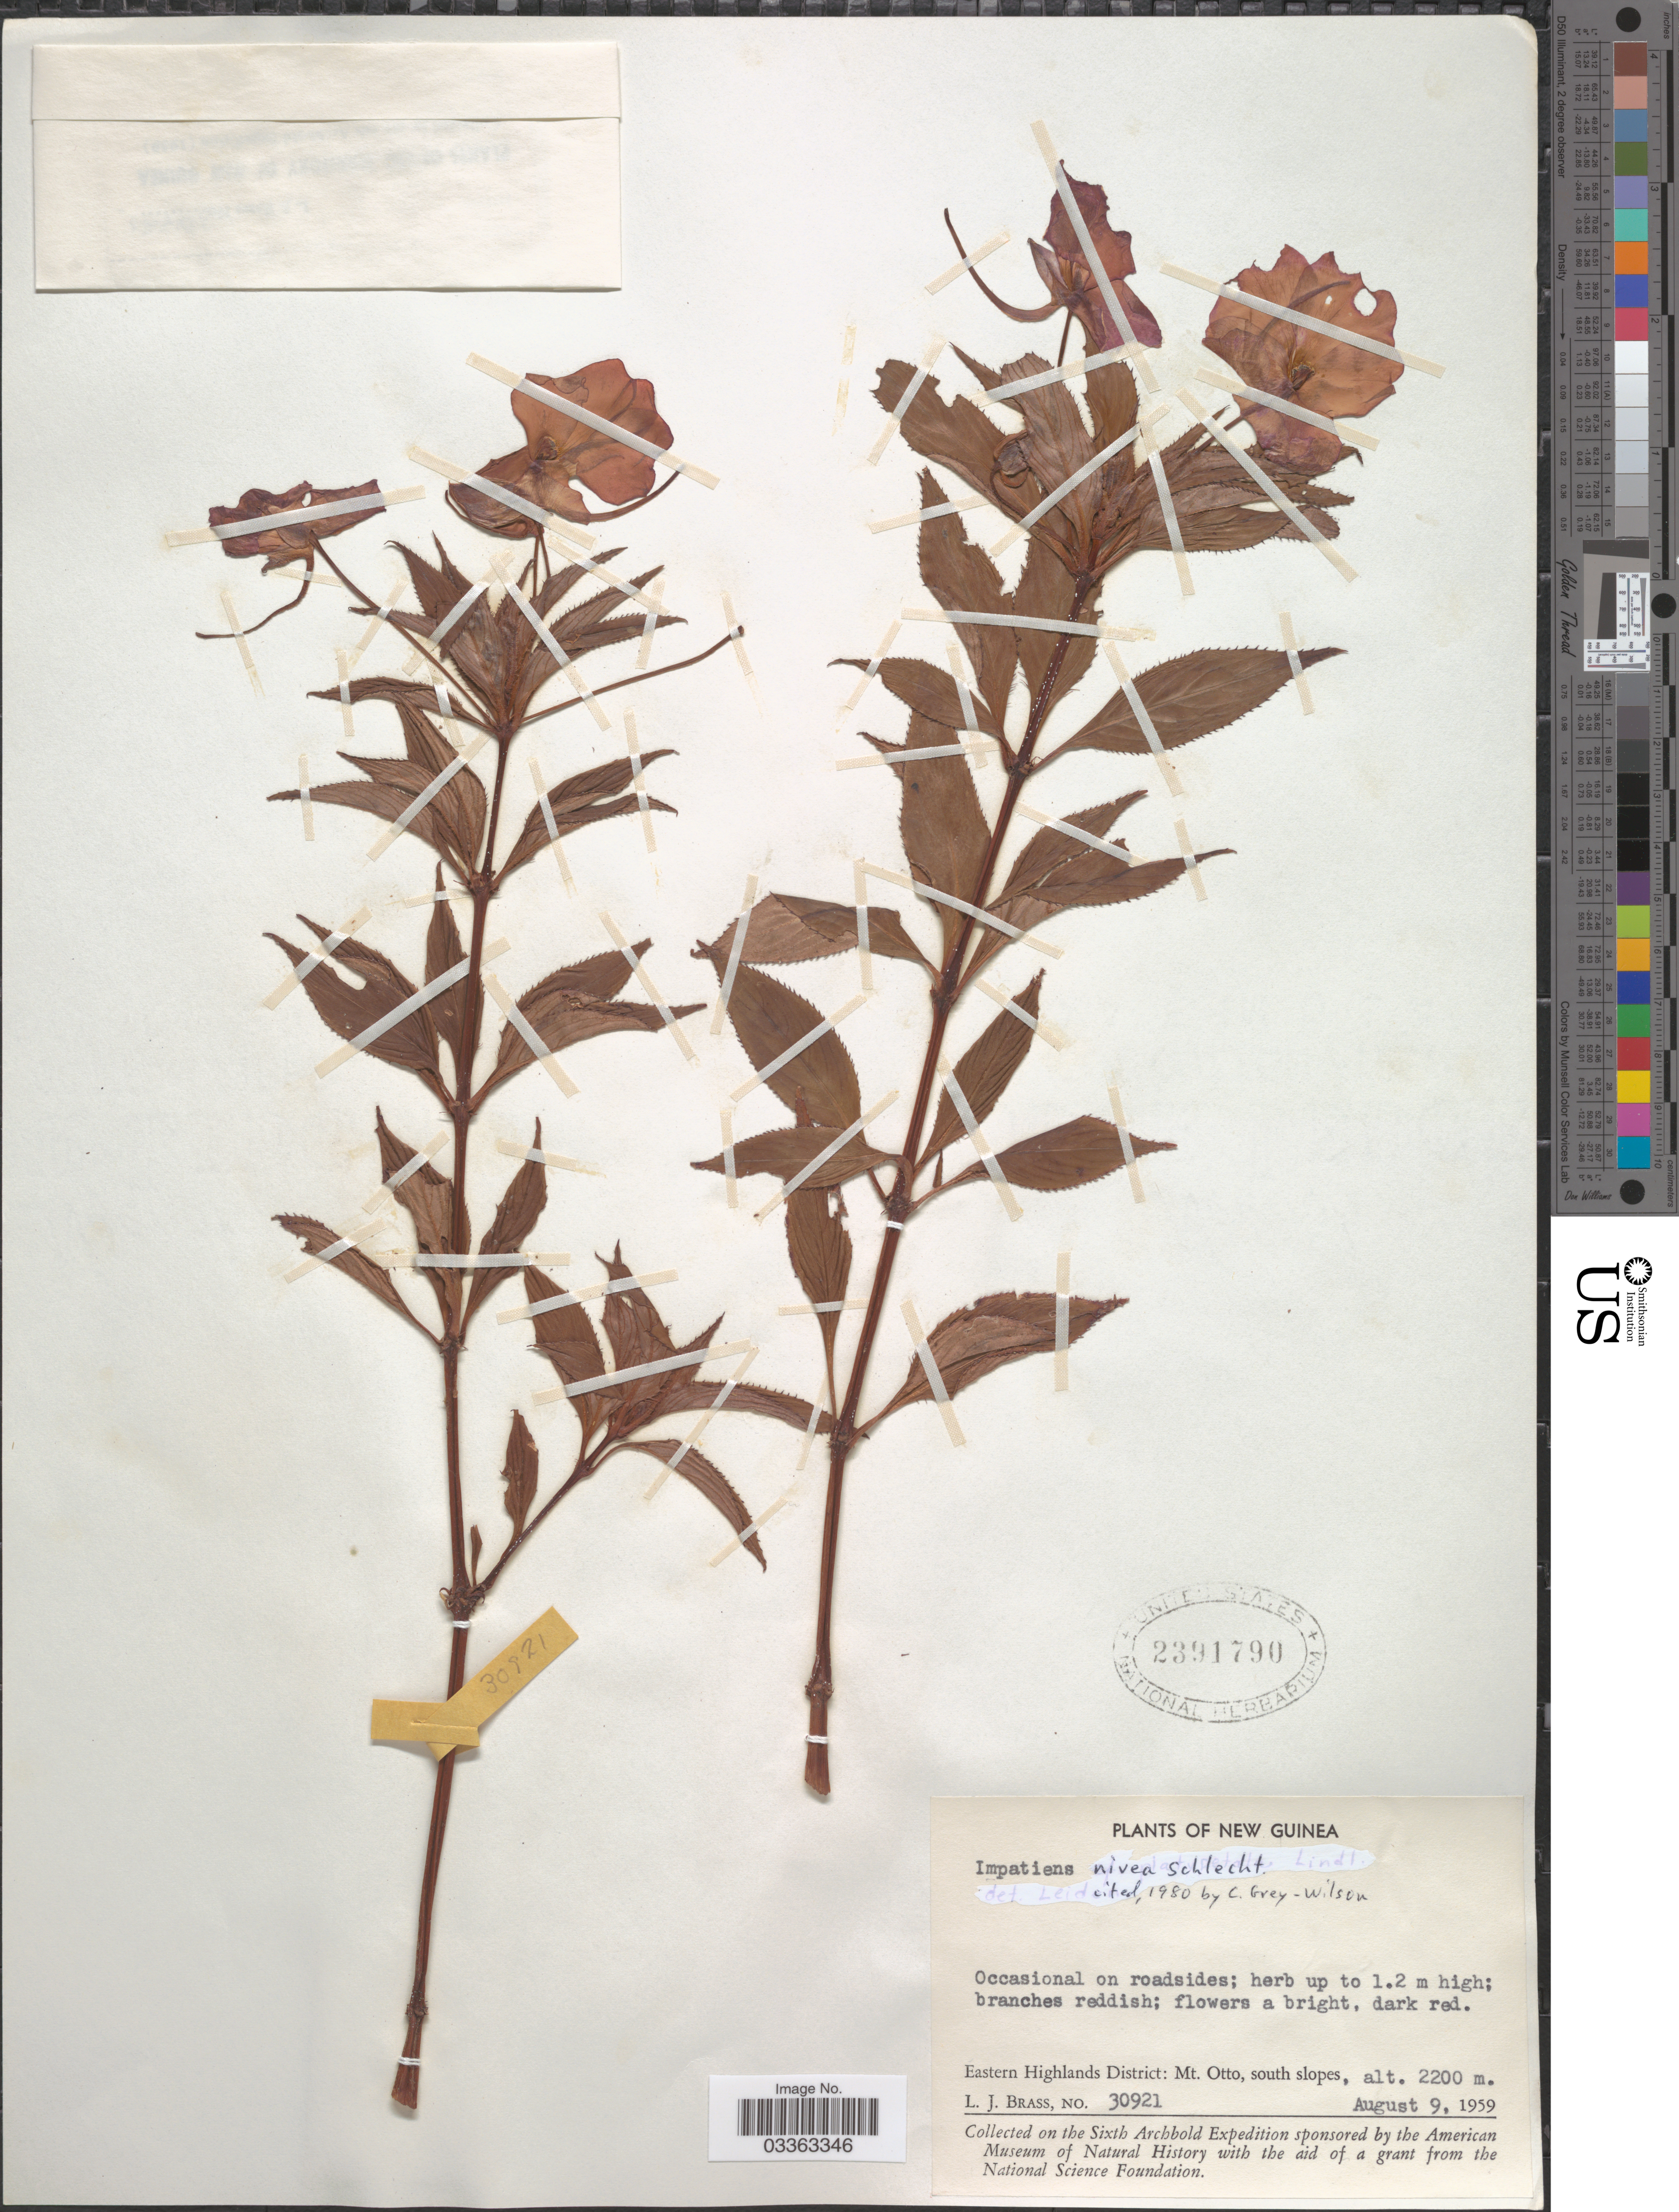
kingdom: Plantae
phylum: Tracheophyta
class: Magnoliopsida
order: Ericales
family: Balsaminaceae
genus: Impatiens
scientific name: Impatiens nivea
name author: Schltr.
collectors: L. J. Brass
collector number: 30291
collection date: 1959-08-09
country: Papua New Guinea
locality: New Guinea. Eastern Highlands District: Mt. Otto, south slopes.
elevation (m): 2200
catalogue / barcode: US 2391790